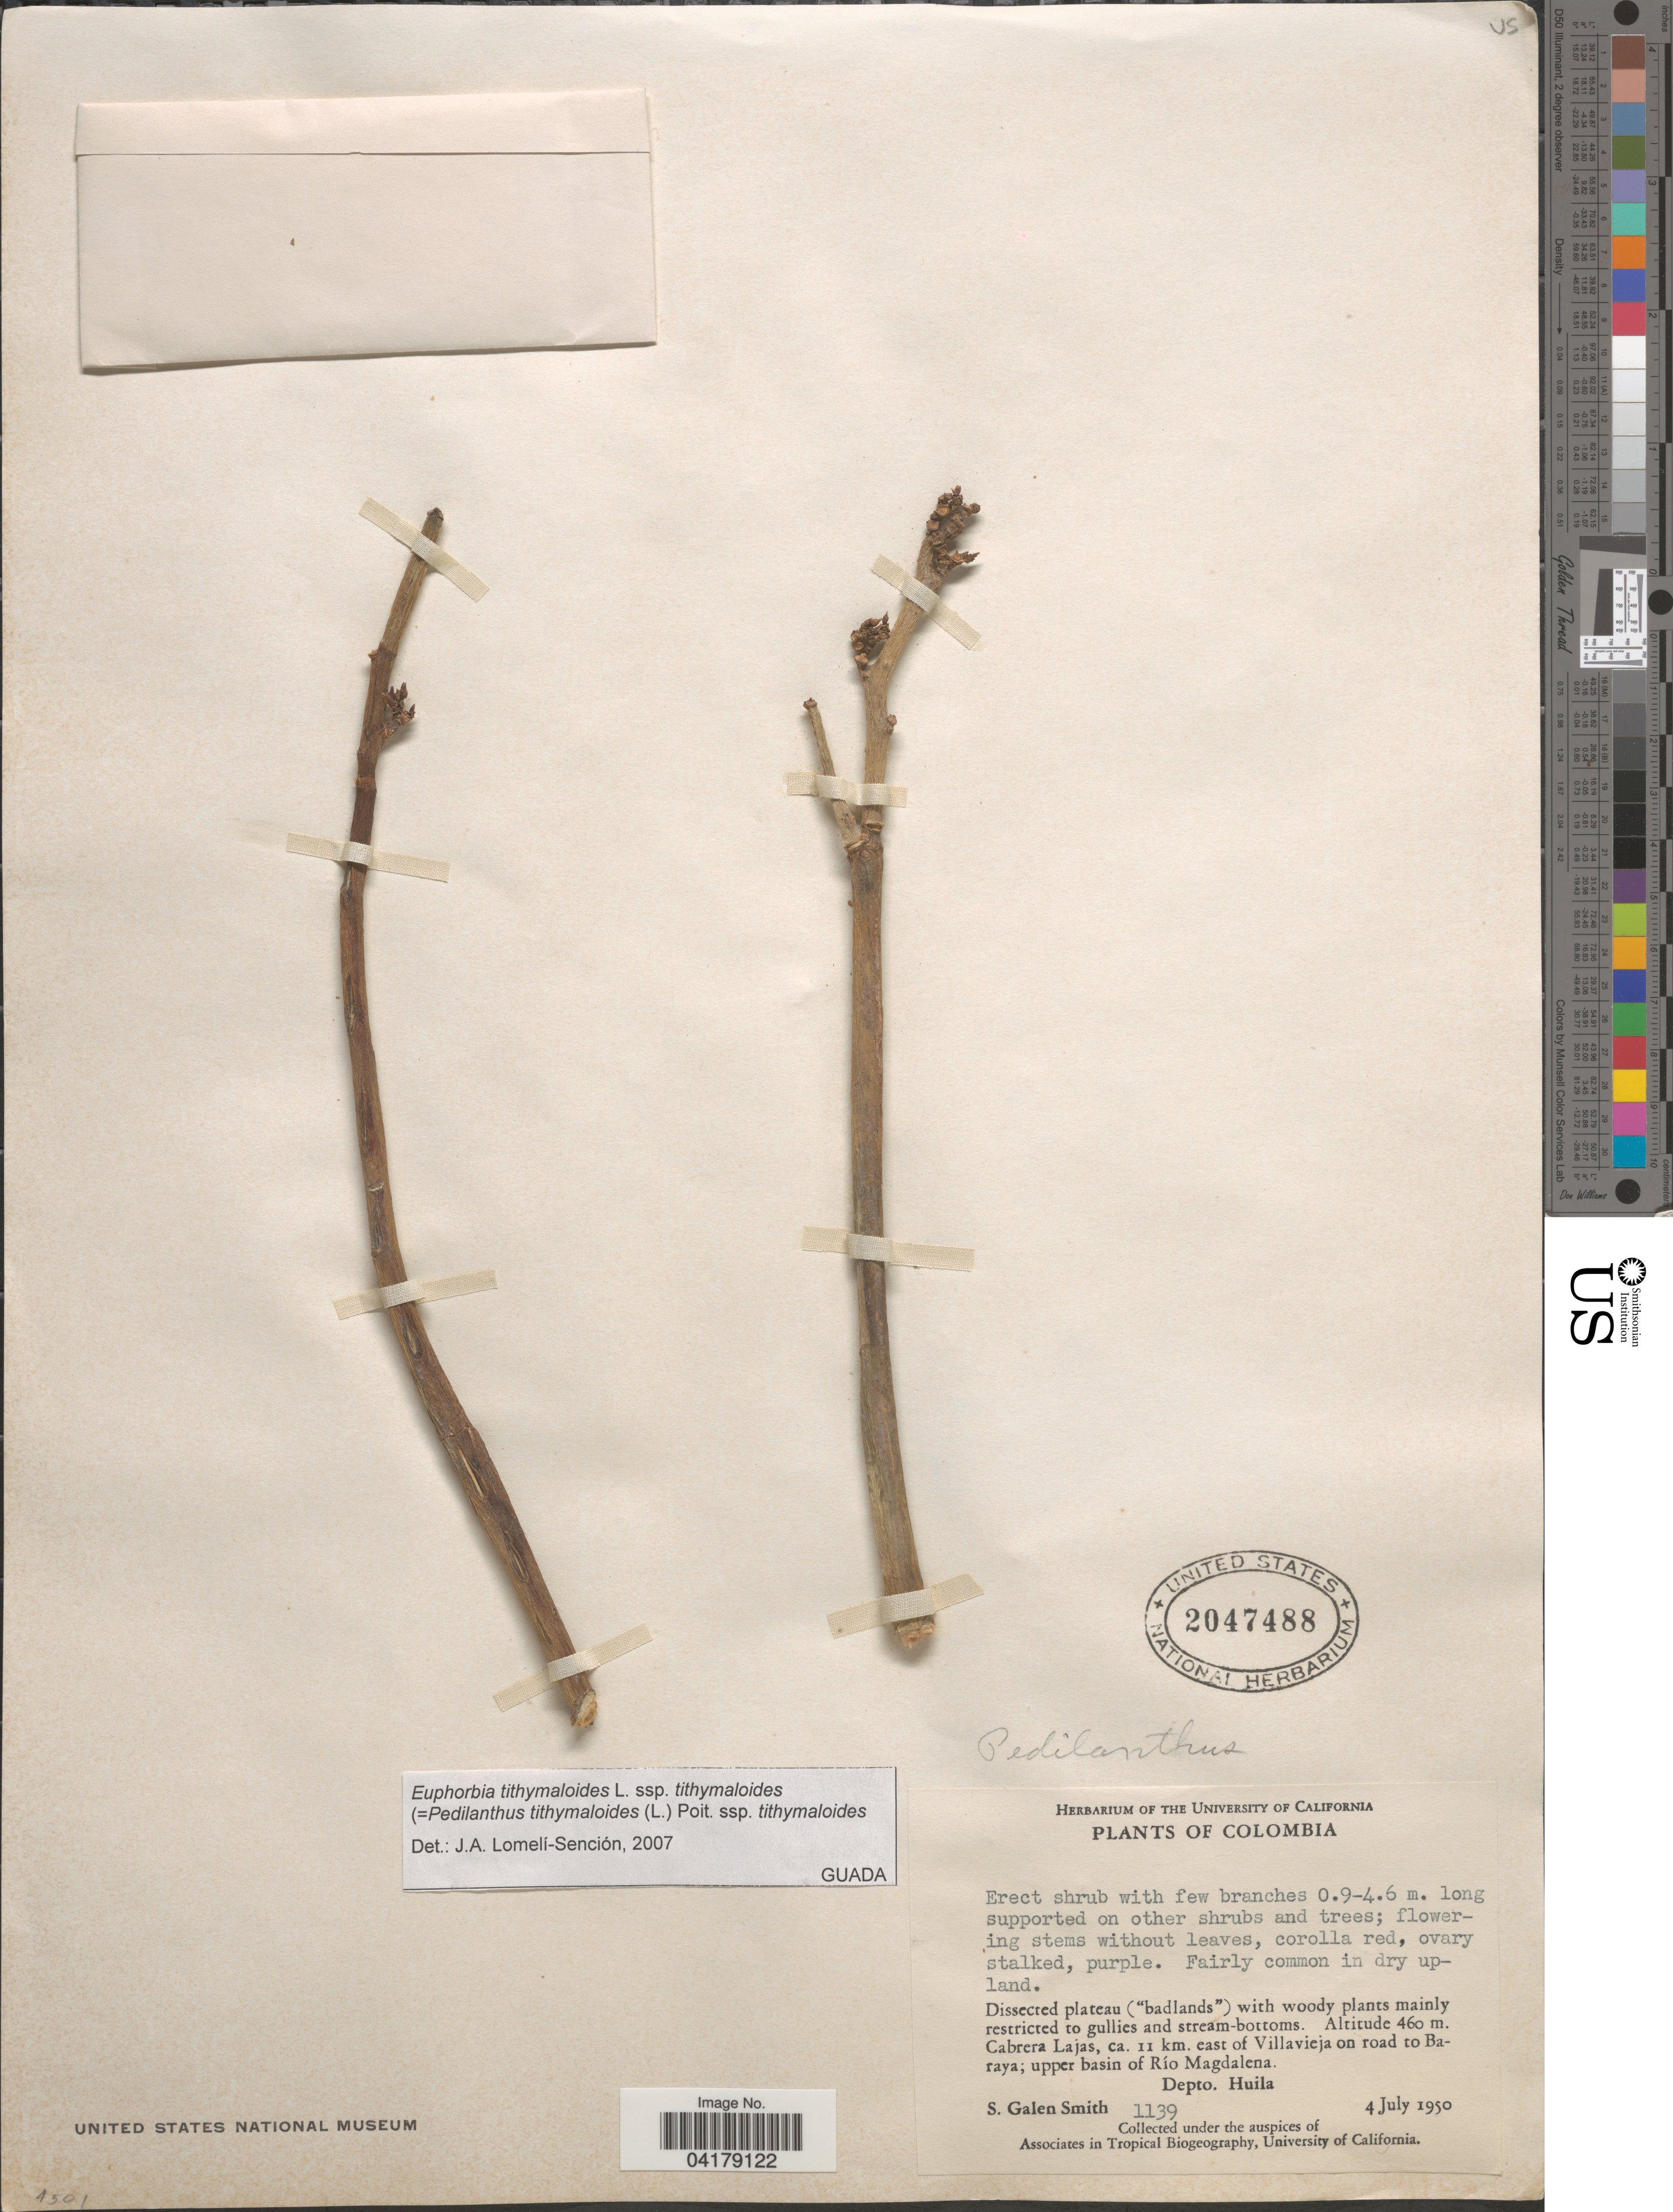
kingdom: Plantae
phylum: Tracheophyta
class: Magnoliopsida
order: Malpighiales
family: Euphorbiaceae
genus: Euphorbia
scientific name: Euphorbia tithymaloides subsp. tithymaloides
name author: L.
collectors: S. G. Smith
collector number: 1139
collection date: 1950-07-04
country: Colombia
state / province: Huila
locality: Cabrera Lajas, ca. 11 km. east of Villavieja on road to Baraya; upper basin of Río Magdalena. Depto. Huila.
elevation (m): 460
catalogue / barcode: US 2047488